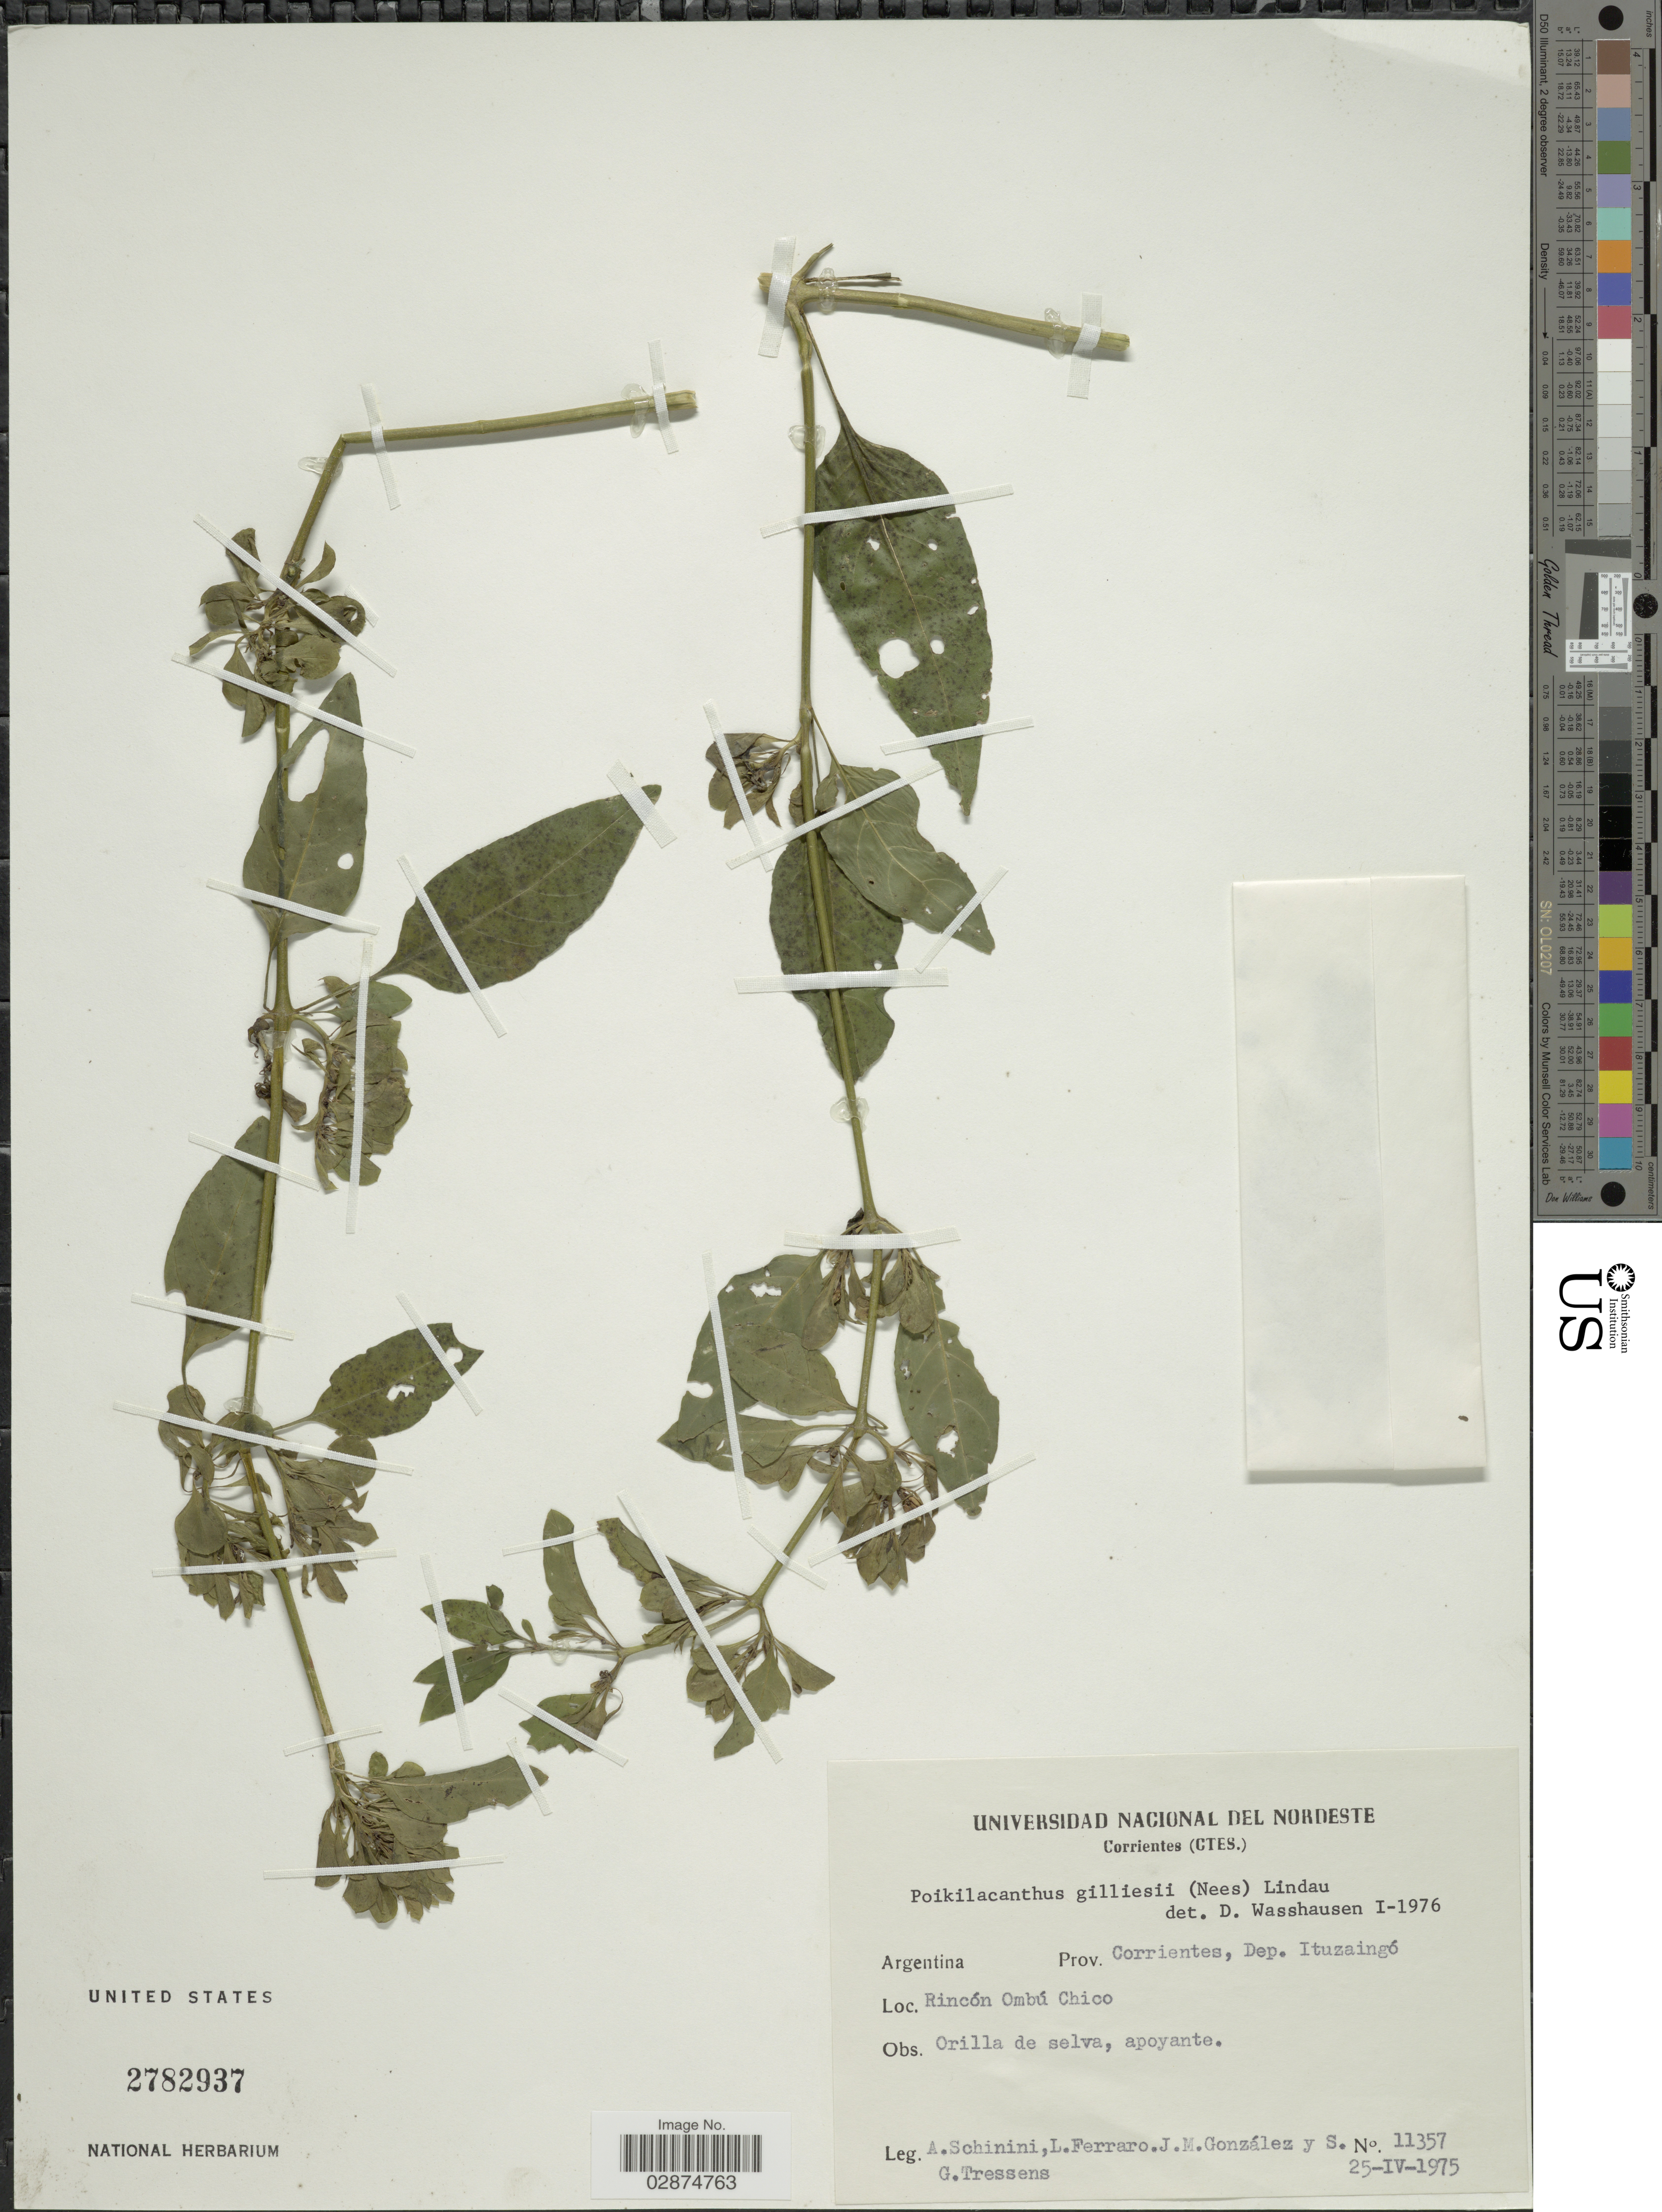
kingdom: Plantae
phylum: Tracheophyta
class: Magnoliopsida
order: Lamiales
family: Acanthaceae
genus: Poikilacanthus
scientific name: Poikilacanthus glandulosus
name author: (Nees) Ariza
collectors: A. Schinini, L. Ferraro, J. M. Gonzalez & S. Tressens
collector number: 11357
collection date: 1975-04-25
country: Argentina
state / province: Corrientes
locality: Dep. Ituzaingó. Rincón Ombú Chico.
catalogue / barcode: US 2782937